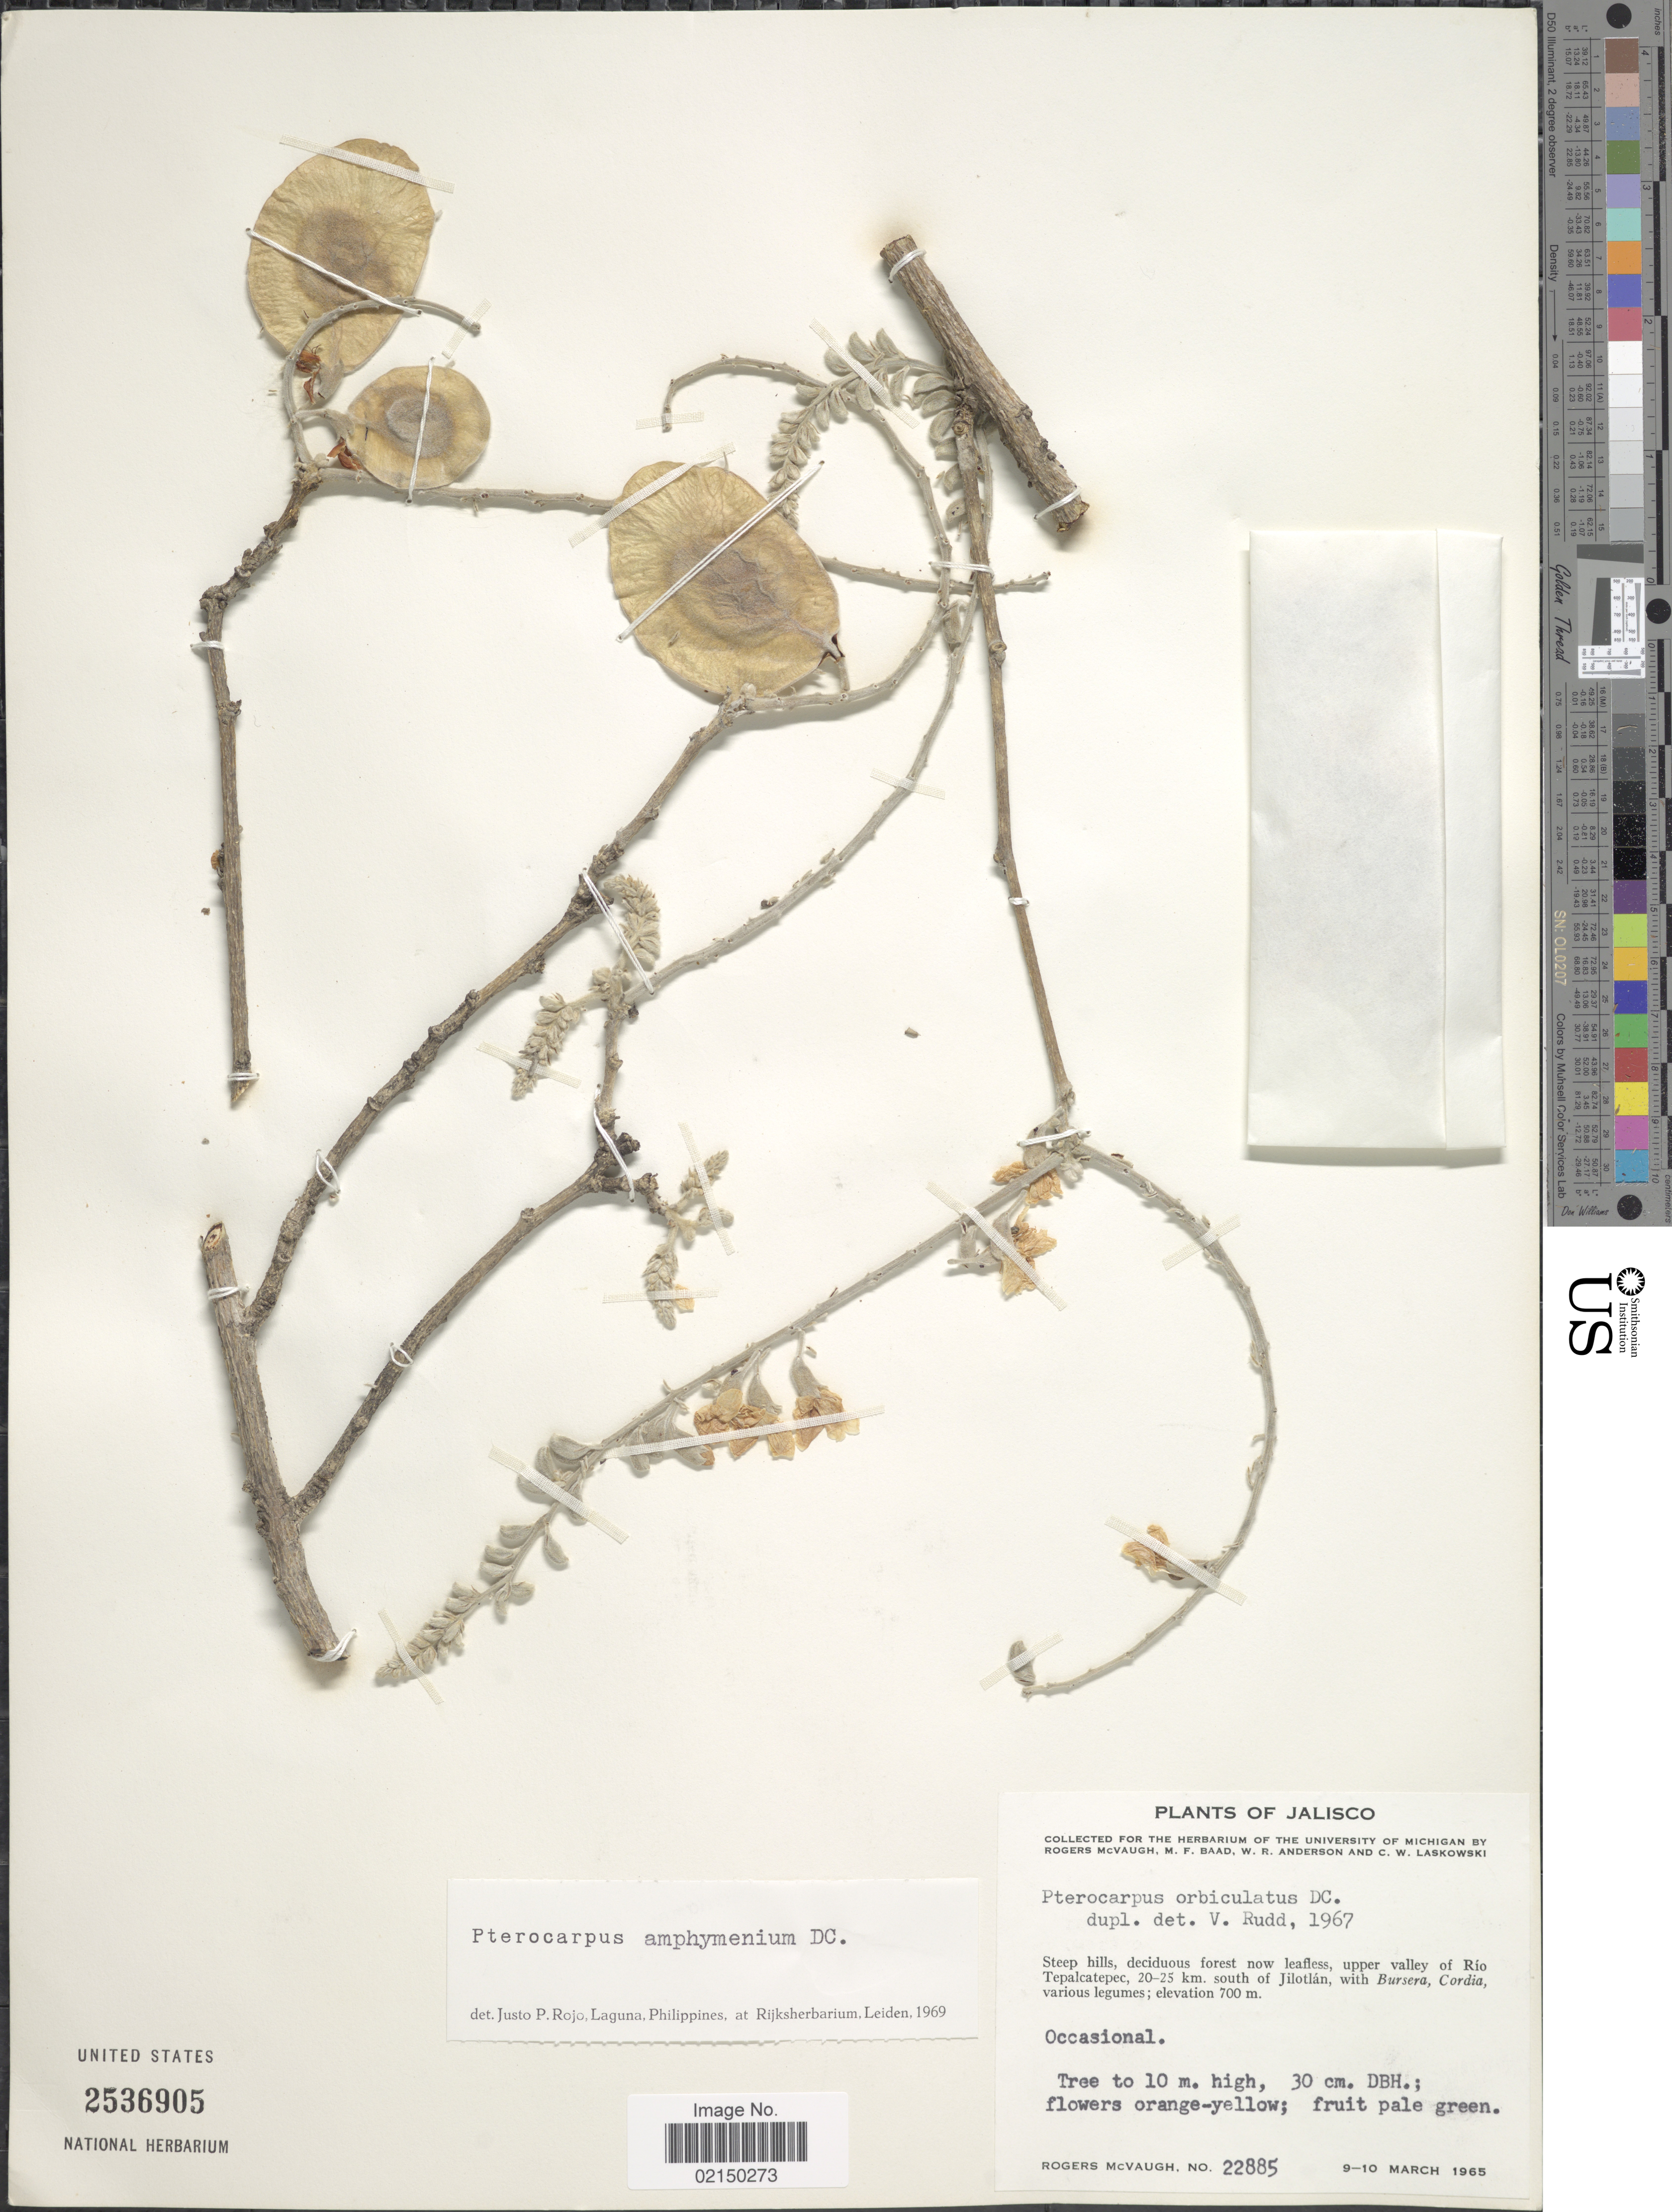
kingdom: Plantae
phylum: Tracheophyta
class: Magnoliopsida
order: Fabales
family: Fabaceae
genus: Pterocarpus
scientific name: Pterocarpus orbiculatus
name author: DC.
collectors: R. McVaugh, M. F. Baad, W. Anderson & C. Laskowski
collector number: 22885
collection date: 1965-03-09/1965-03-10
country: Mexico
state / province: Jalisco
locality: Steep hills, deciduous forest now leafless, upper valley of Rio Tepalcatepec, 20-25 km. south of Jilotlan.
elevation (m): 700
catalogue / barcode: US 2536905